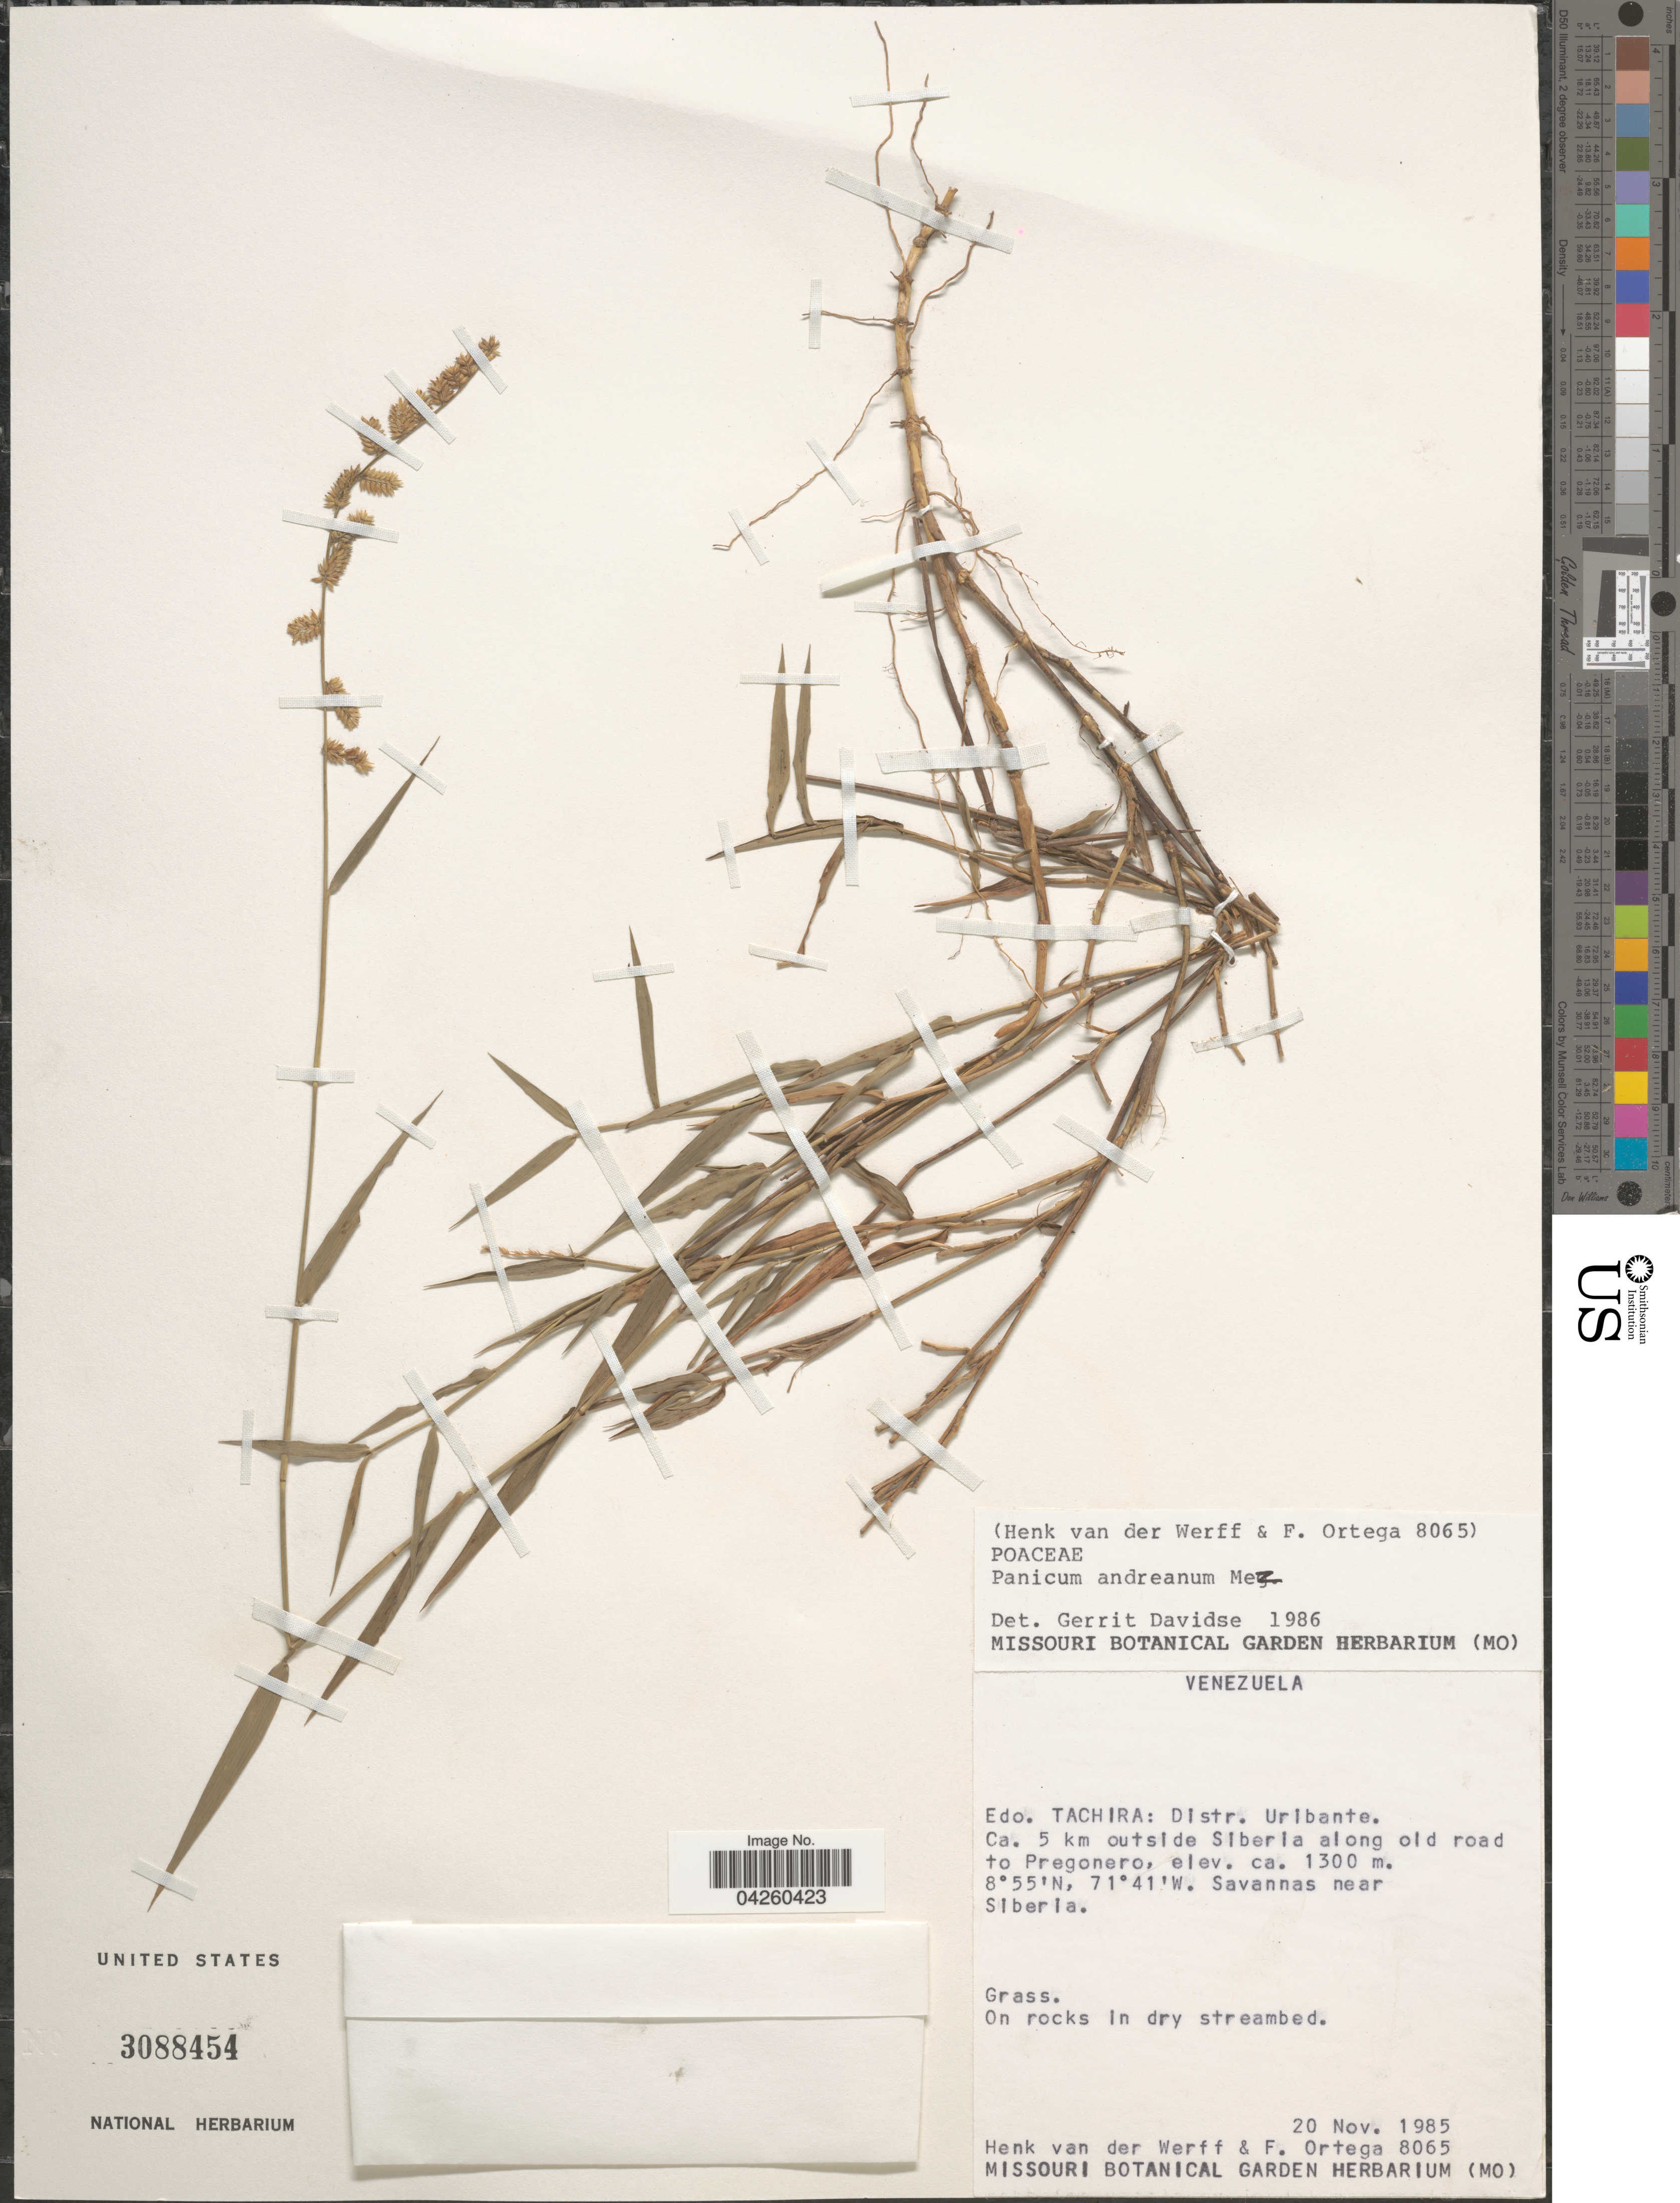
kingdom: Plantae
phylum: Tracheophyta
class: Liliopsida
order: Poales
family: Poaceae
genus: Ocellochloa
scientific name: Ocellochloa andreana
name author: (Mez) Zuloaga & Morrone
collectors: H. van der Werff & F. J. Ortega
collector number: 8065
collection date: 1985-11-20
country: Venezuela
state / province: Tachira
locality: Edo. Tachira: Distr. Uribante. Ca. 5 km ouside Siberia along old road to Pregonero. Savannas near Siberia.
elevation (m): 1300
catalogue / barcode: US 3088454